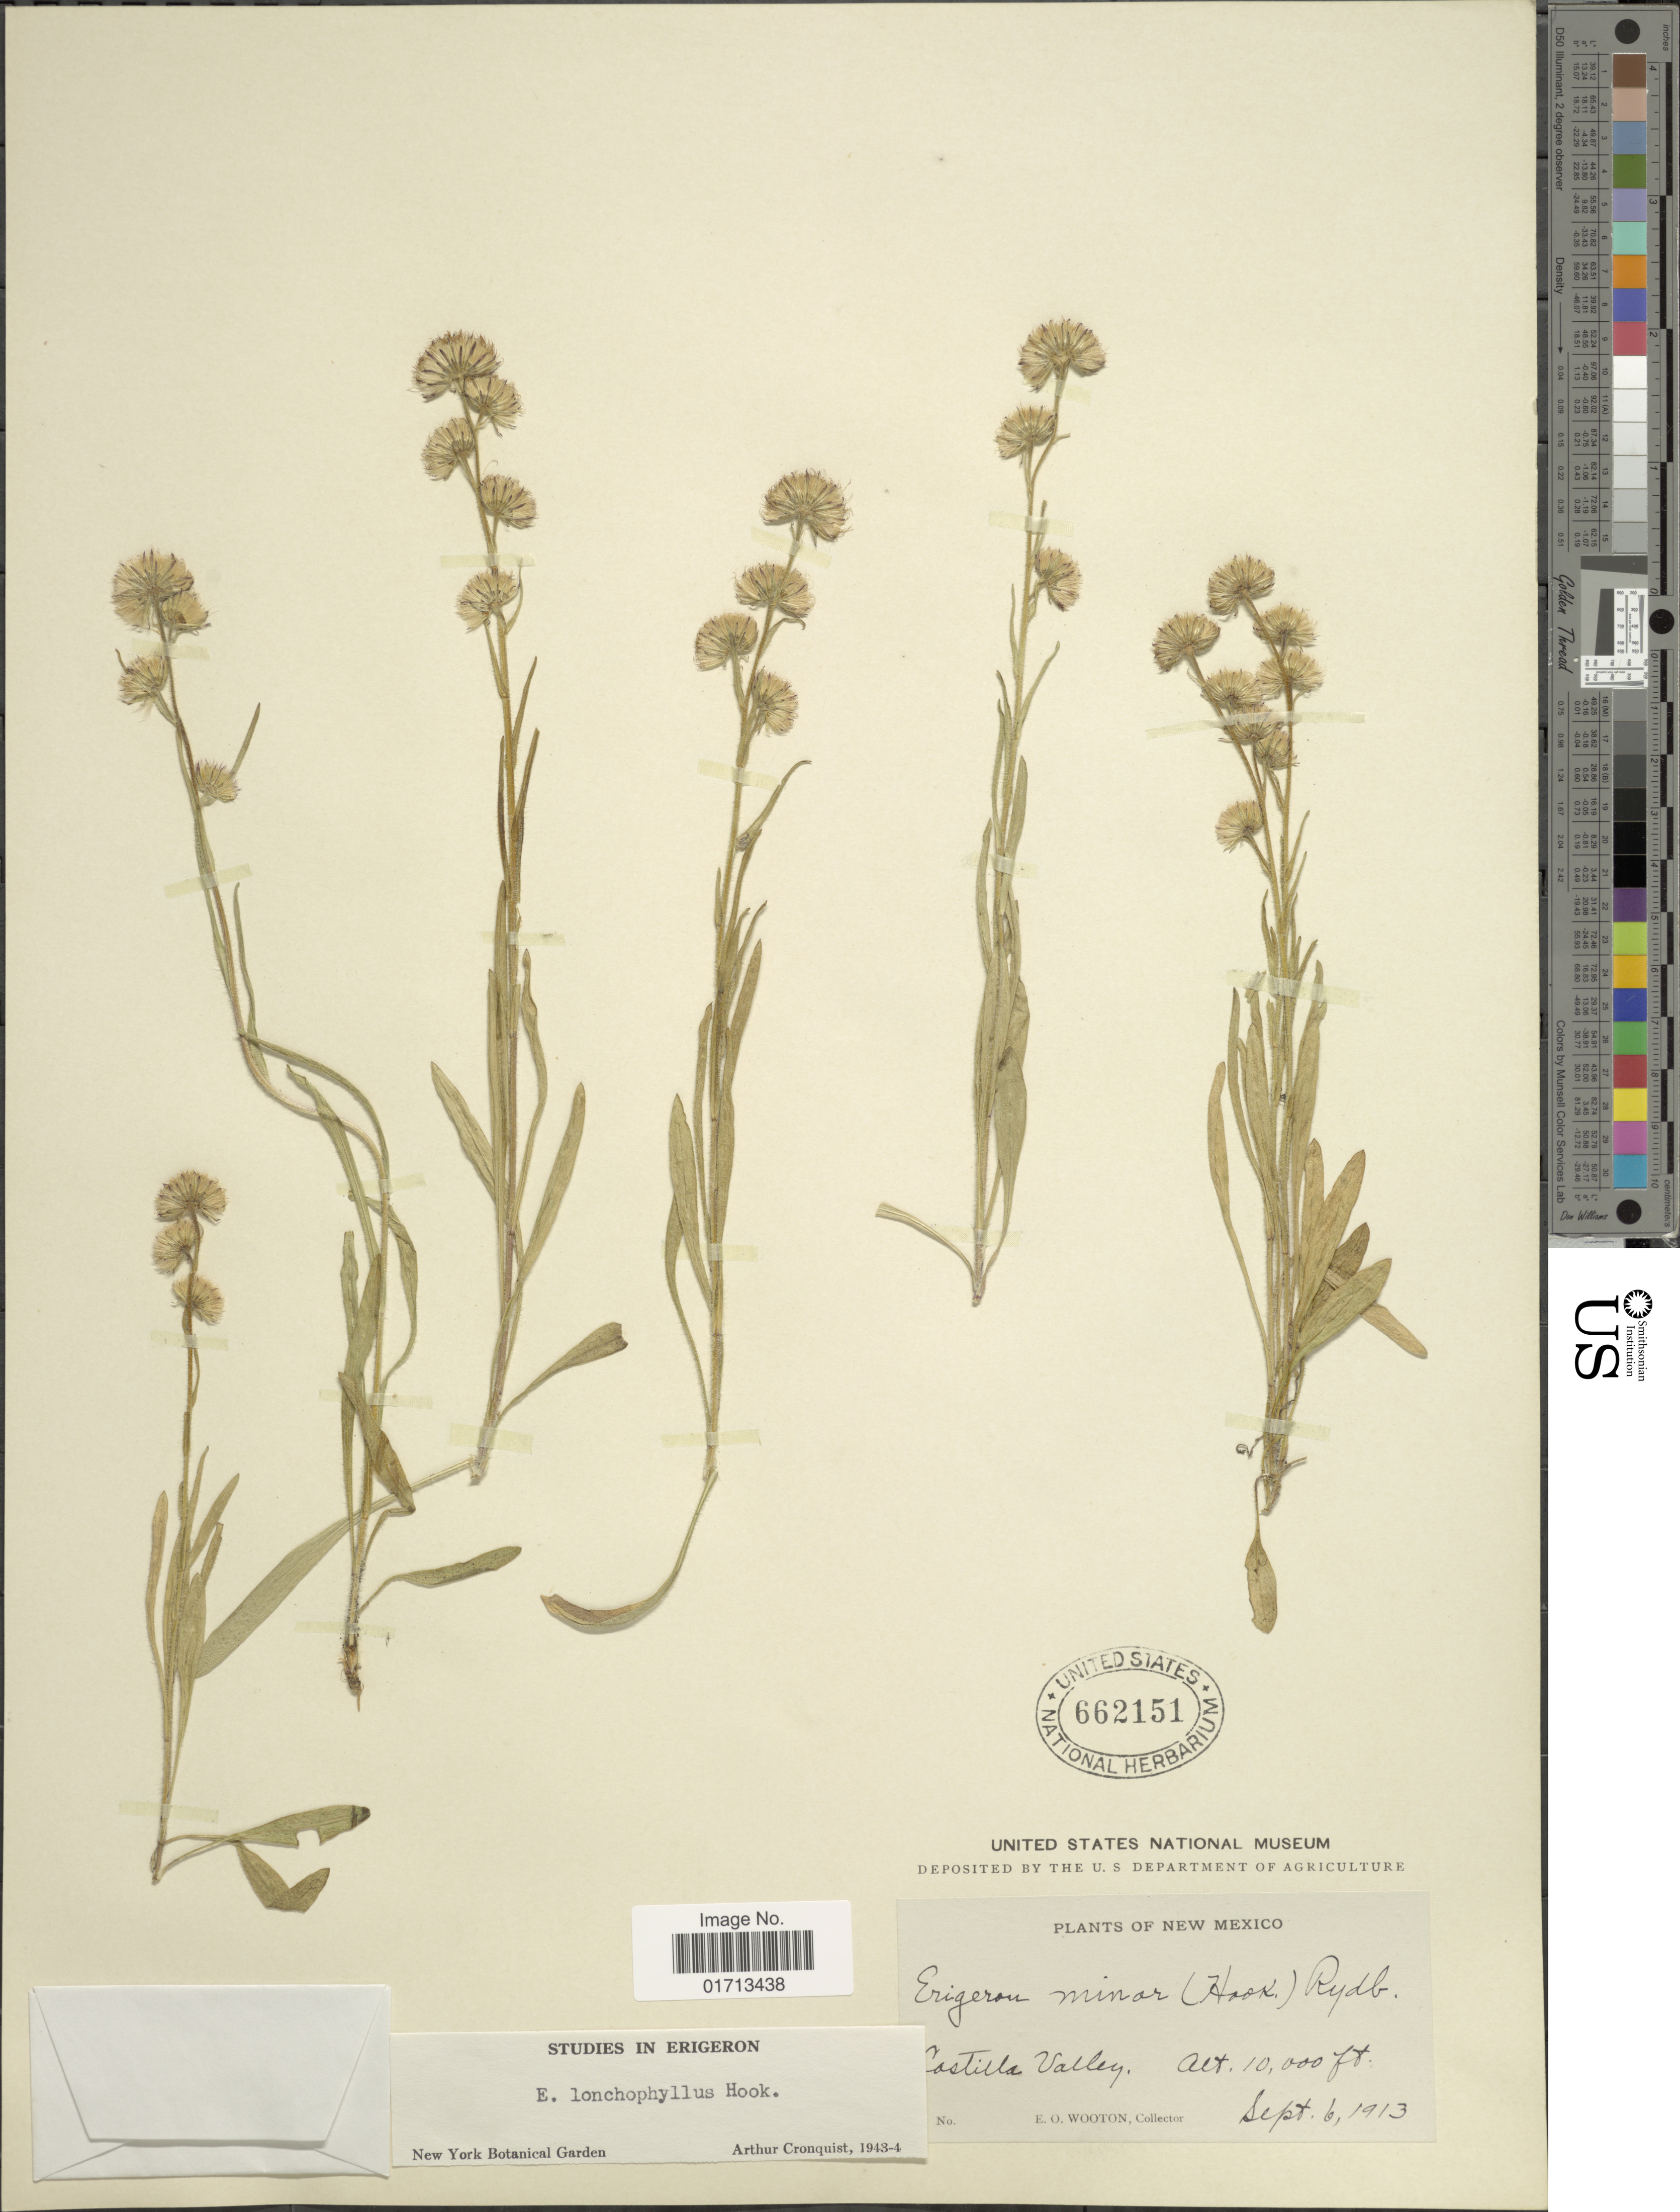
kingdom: Plantae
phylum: Tracheophyta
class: Magnoliopsida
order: Asterales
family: Asteraceae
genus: Erigeron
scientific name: Erigeron lonchophyllus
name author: Hook.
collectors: E. O. Wooton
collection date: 1913-09-06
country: United States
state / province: New Mexico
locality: Castilla Valley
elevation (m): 3048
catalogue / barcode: US 662151